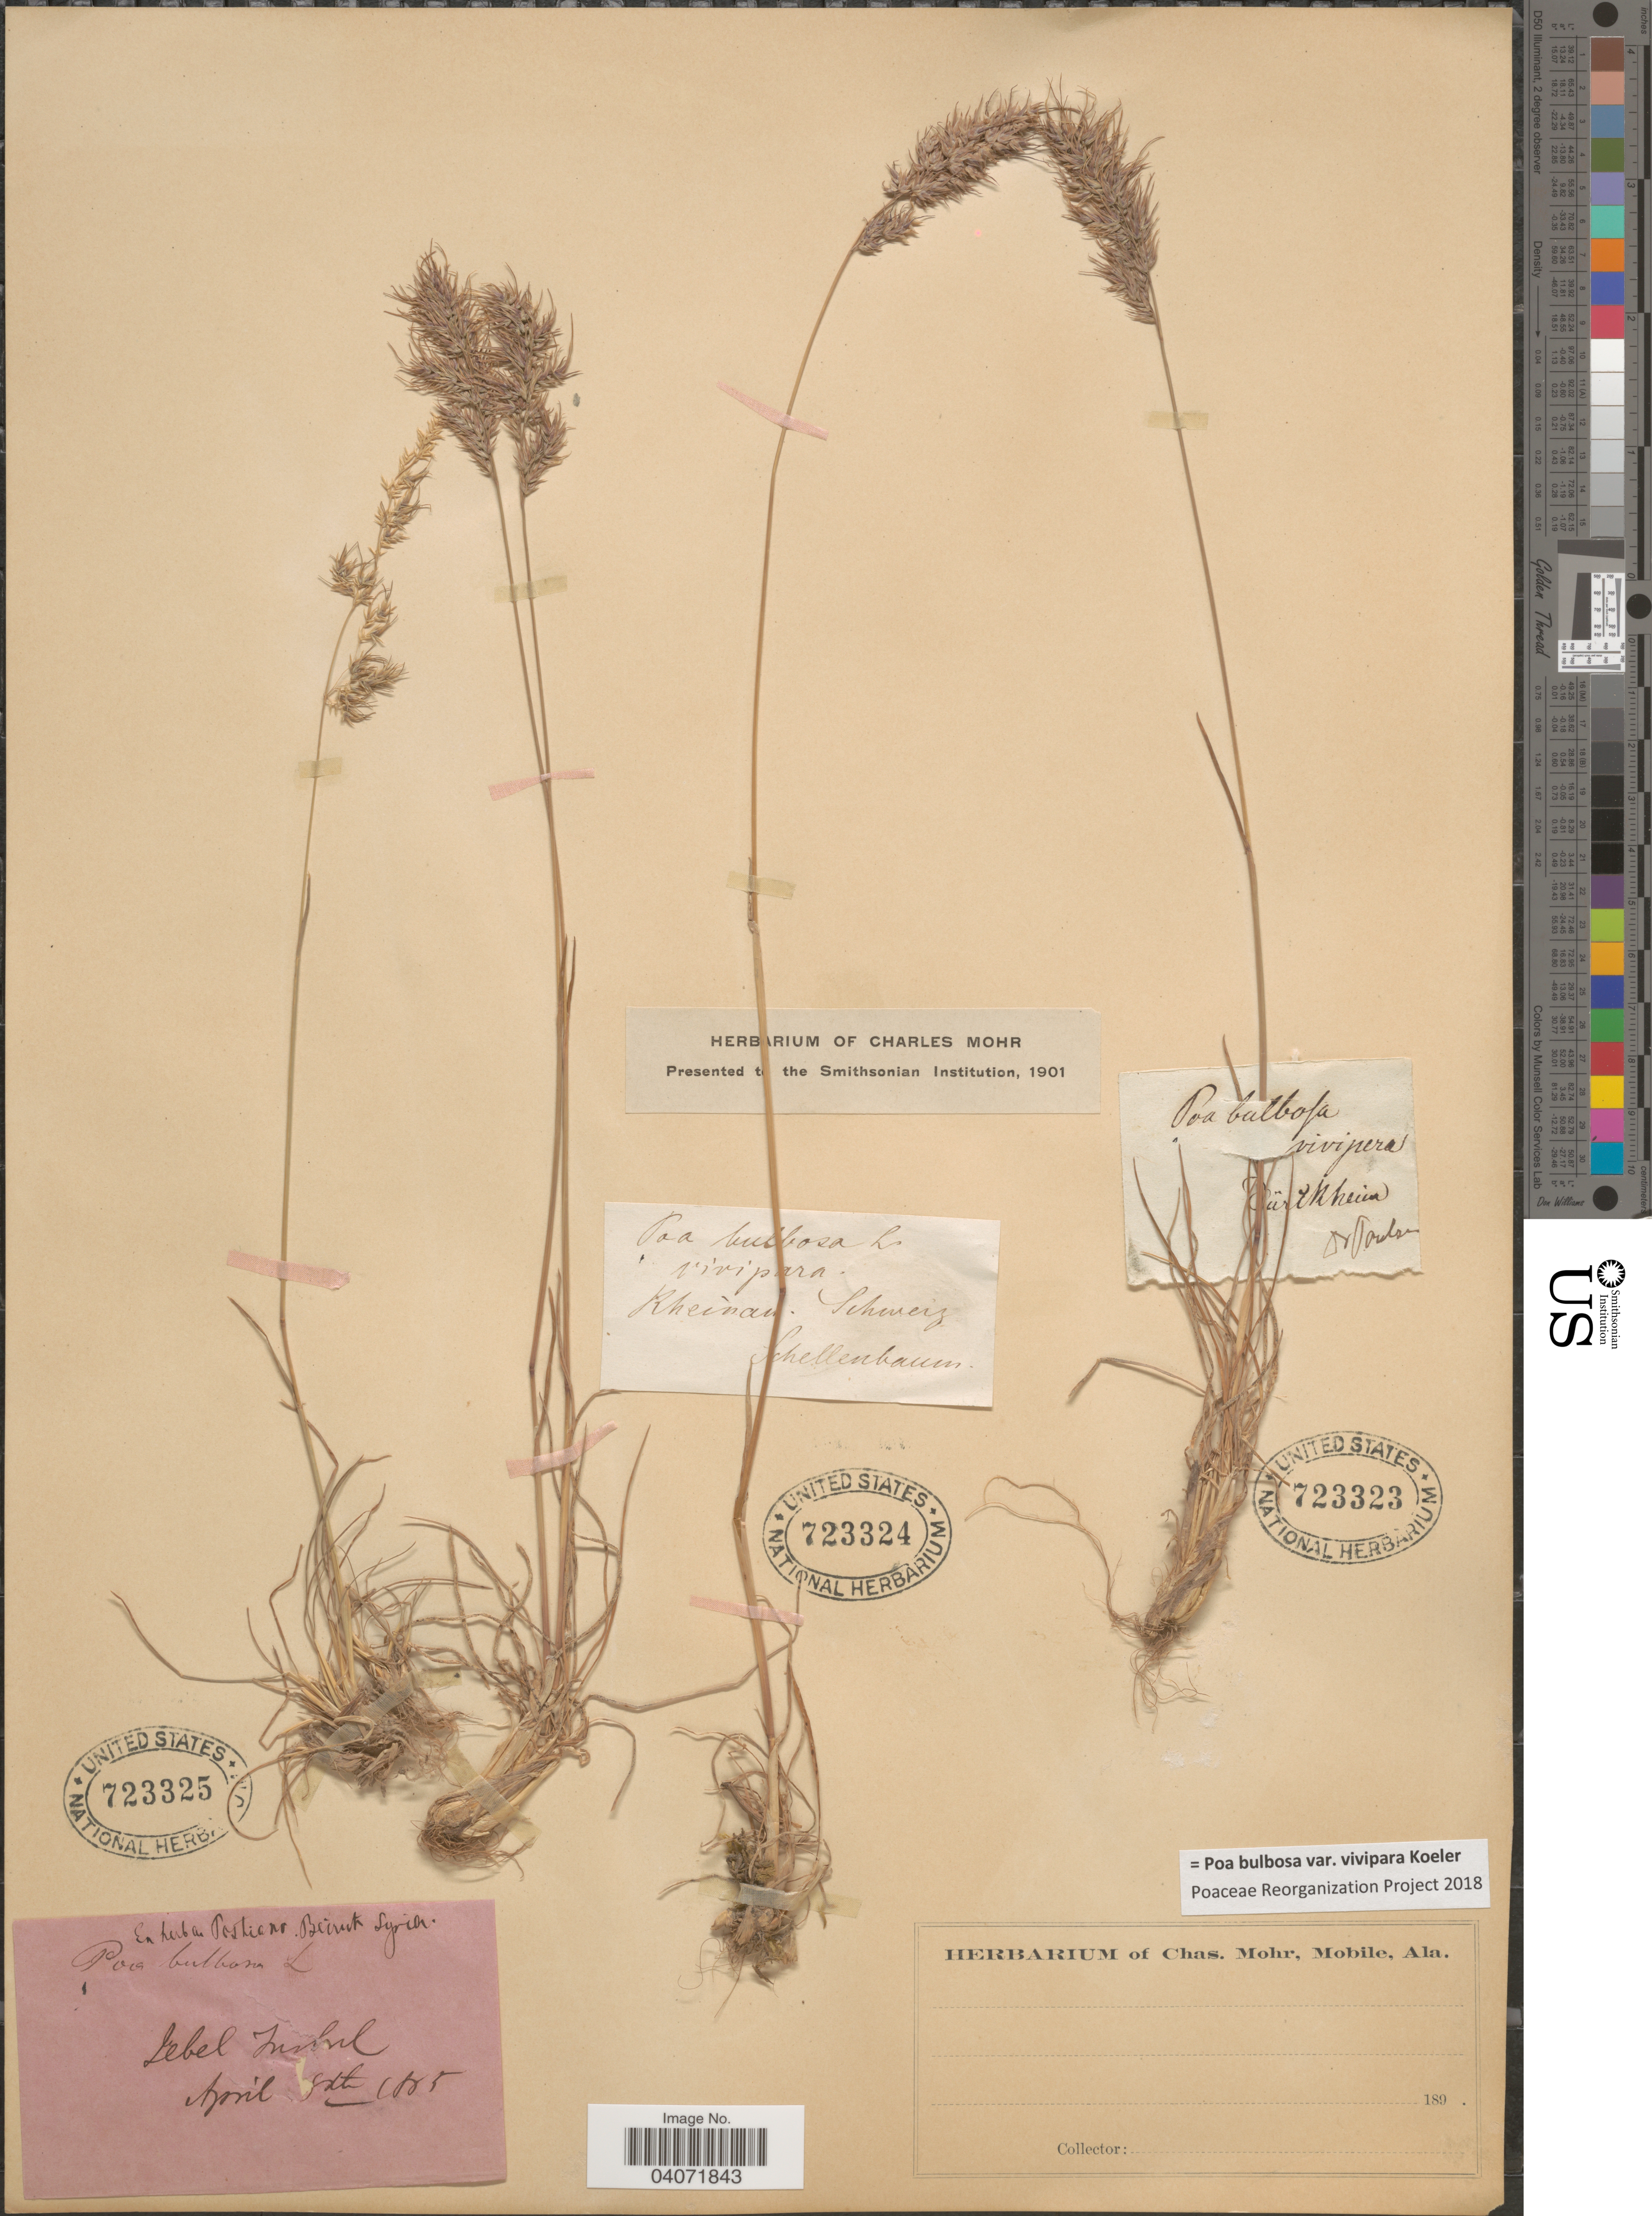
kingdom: Plantae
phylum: Tracheophyta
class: Liliopsida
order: Poales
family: Poaceae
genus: Poa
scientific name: Poa bulbosa subsp. bulbosa var. vivipara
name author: Koeler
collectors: -. Paulson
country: Germany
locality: Dürkheim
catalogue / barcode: US 723323